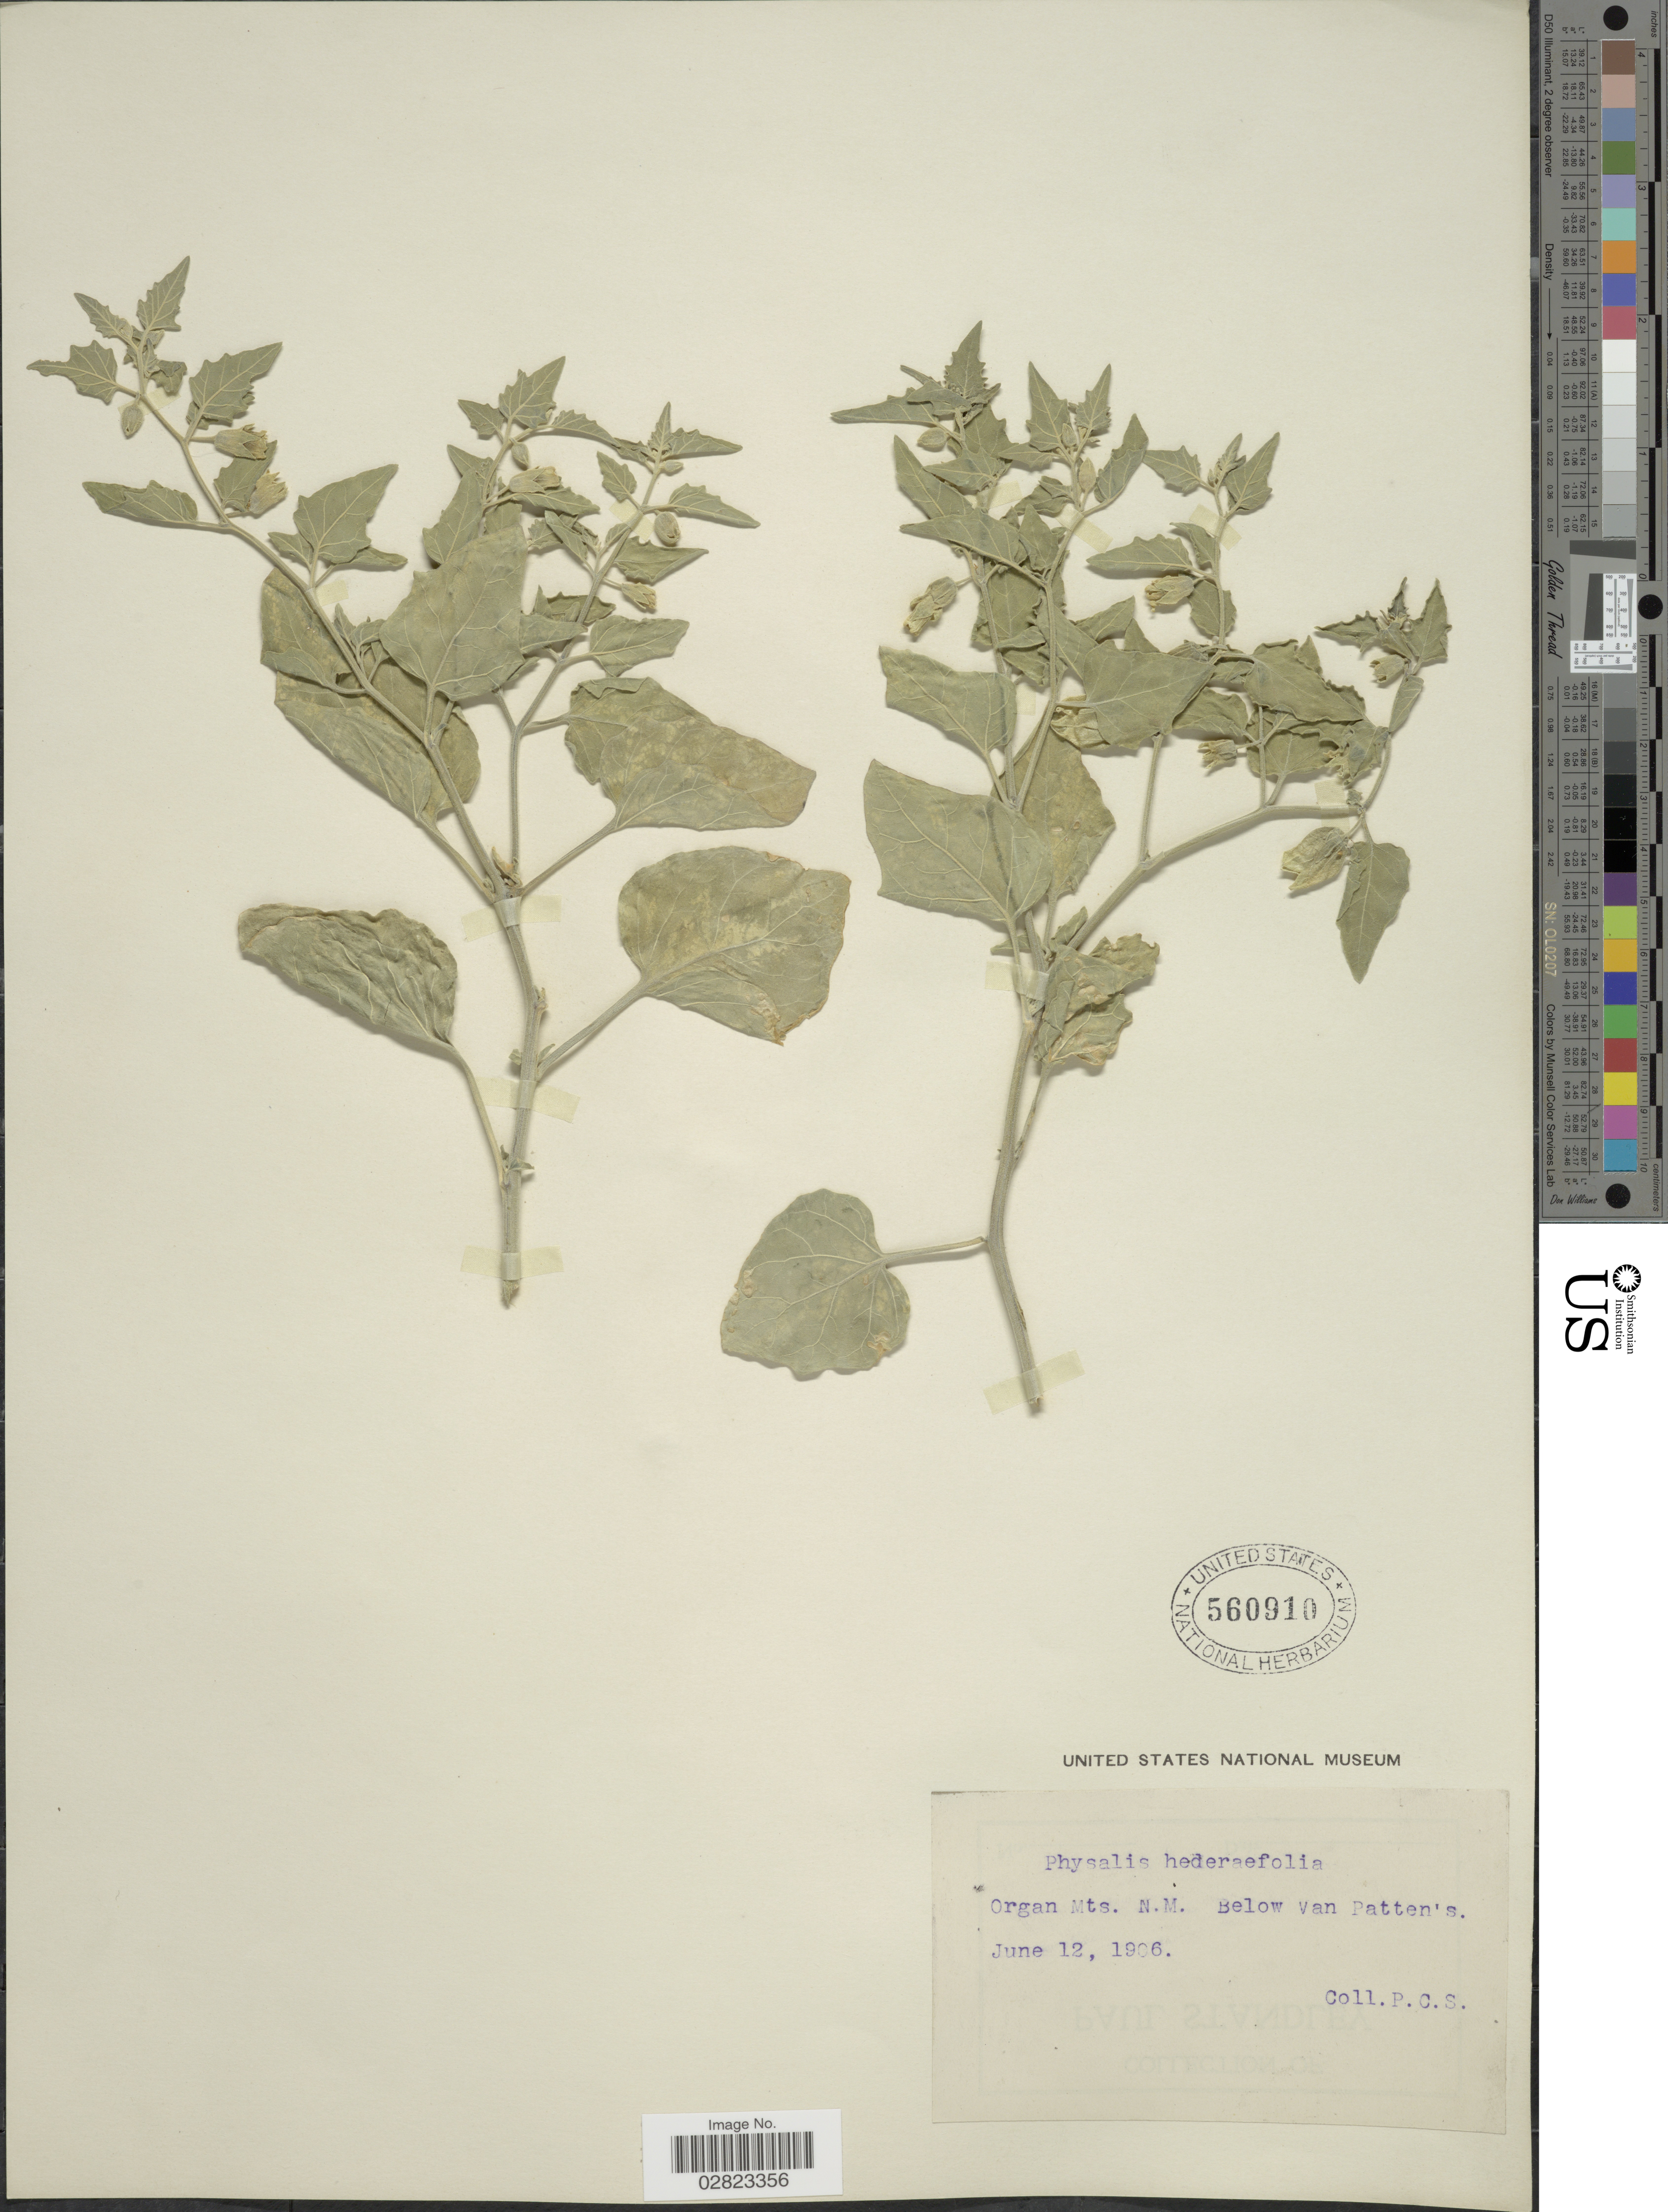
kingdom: Plantae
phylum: Tracheophyta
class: Magnoliopsida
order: Solanales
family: Solanaceae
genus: Physalis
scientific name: Physalis hederifolia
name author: A. Gray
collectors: P. C. S.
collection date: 1906-06-12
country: United States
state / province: New Mexico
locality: Organ Mts. Below Van Patten's.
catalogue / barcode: US 560910